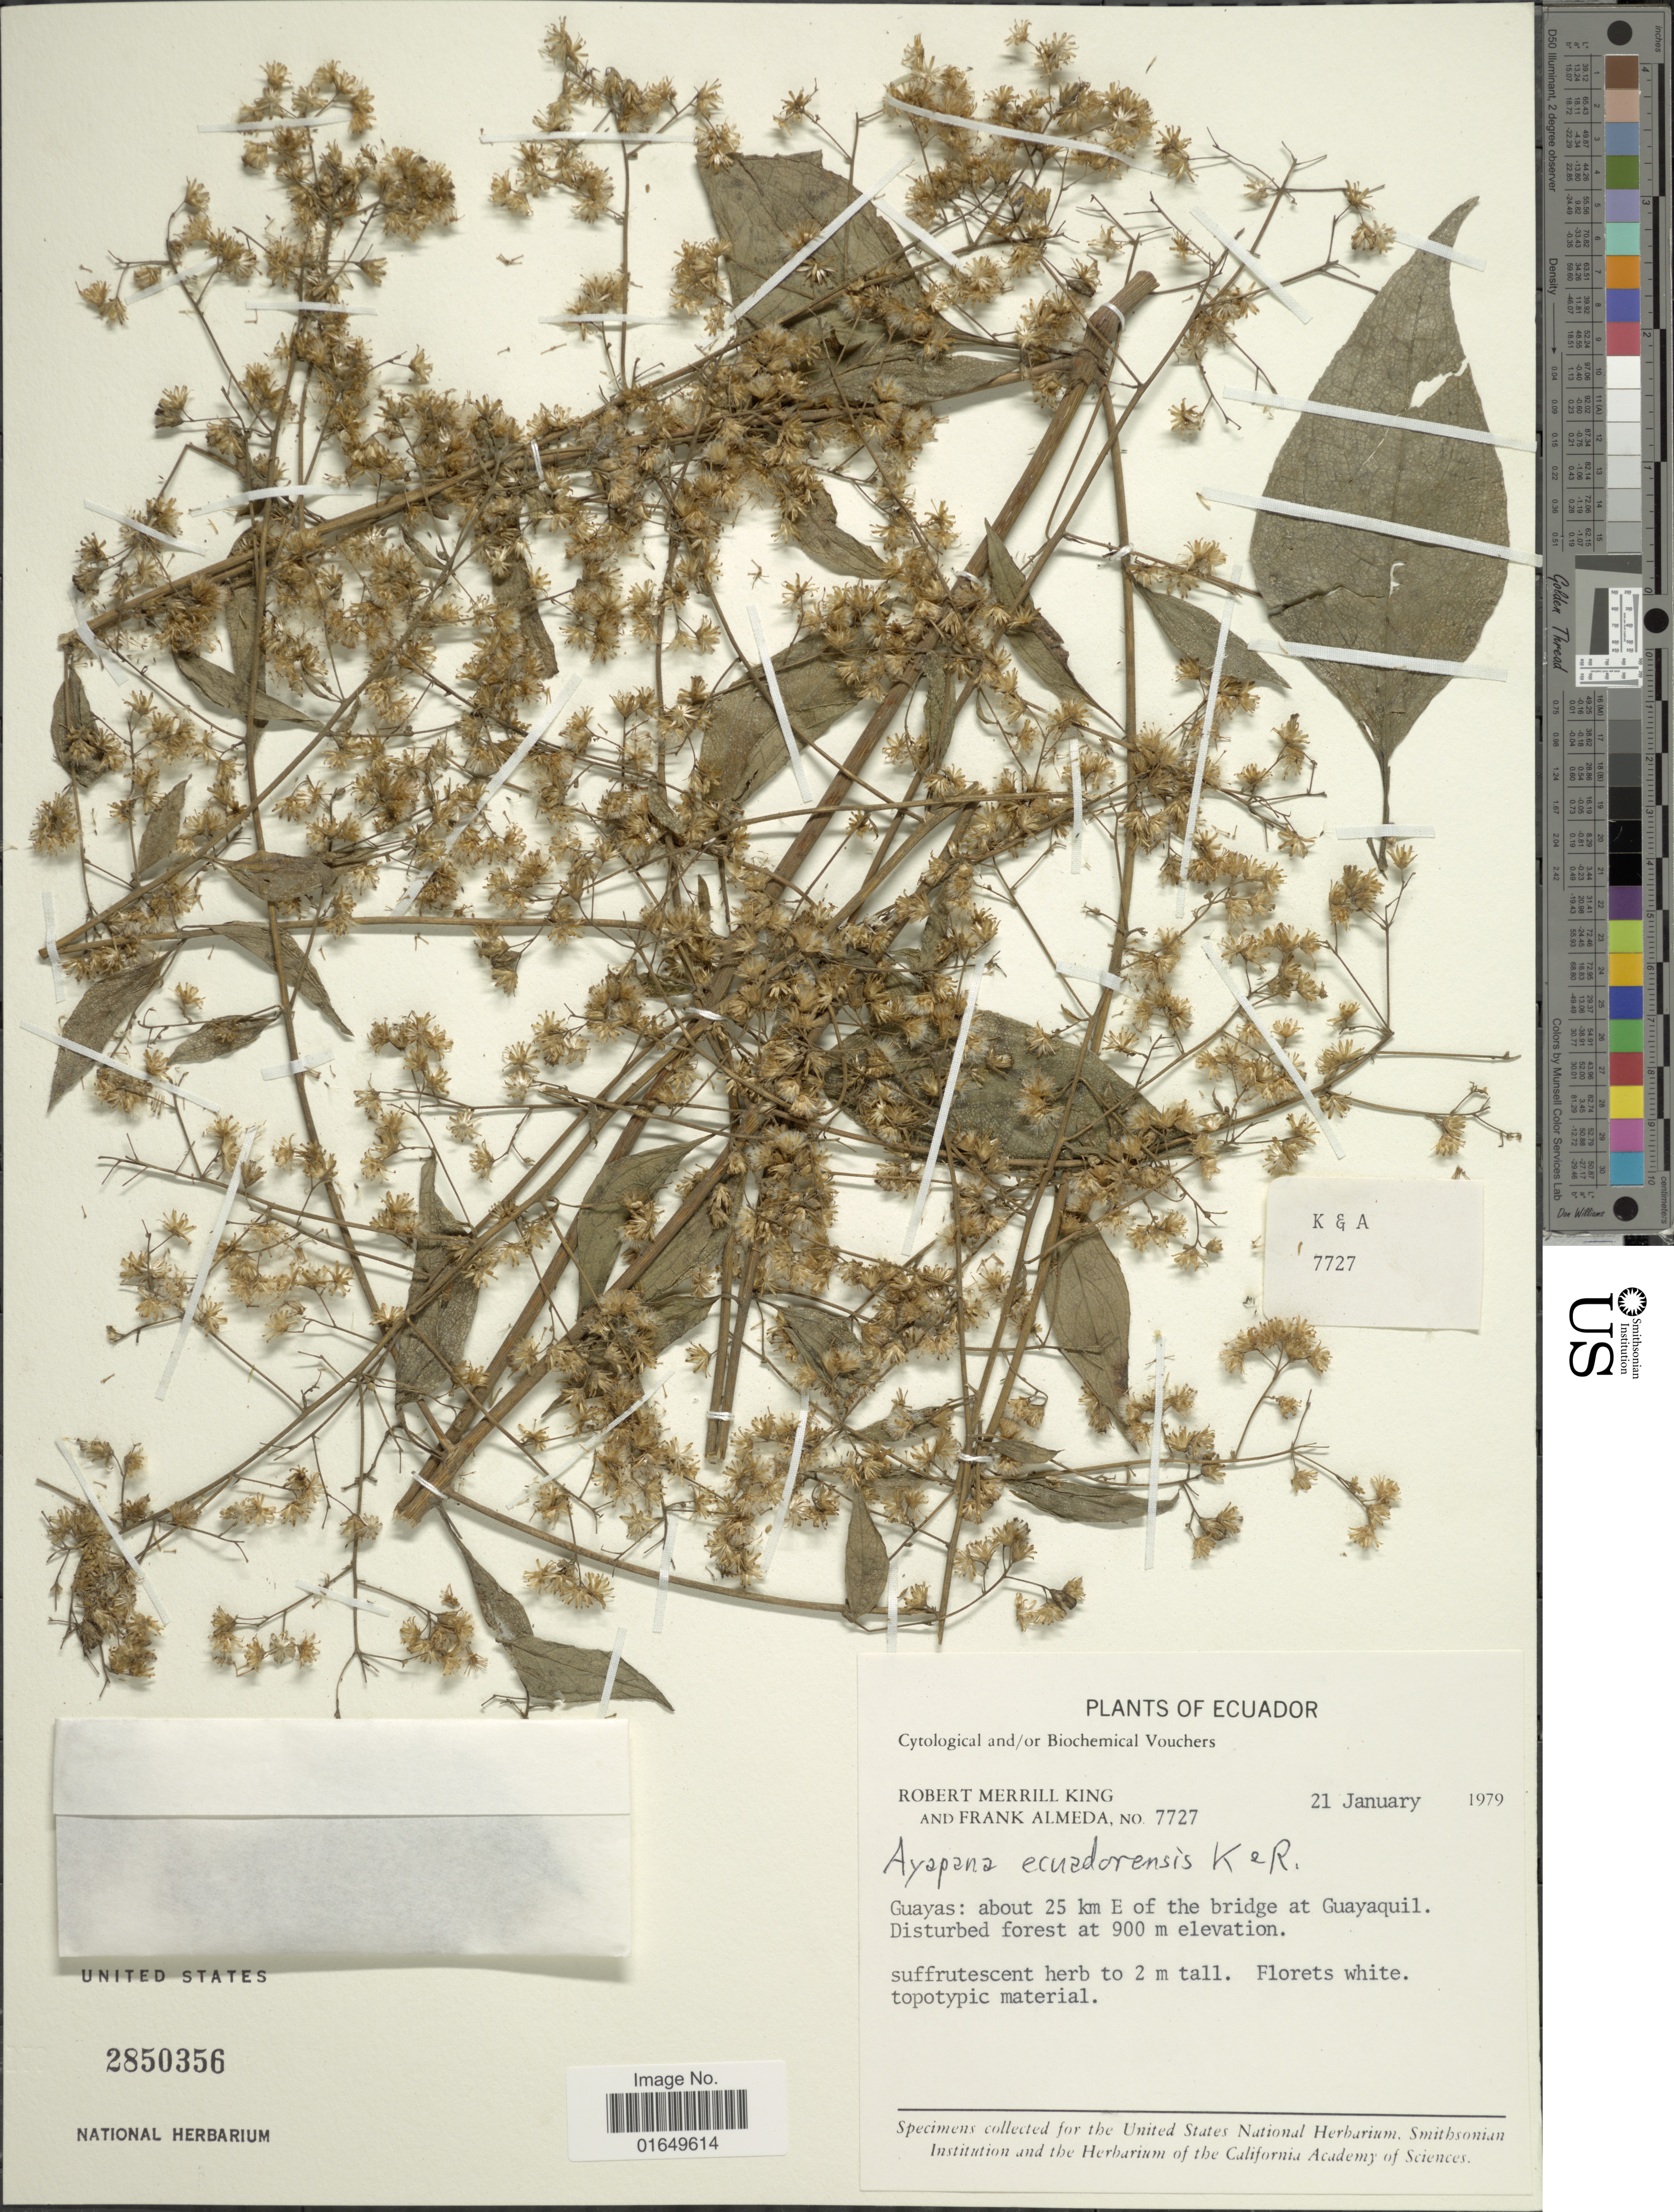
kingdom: Plantae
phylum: Tracheophyta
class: Magnoliopsida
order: Asterales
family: Asteraceae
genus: Ayapana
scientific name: Ayapana ecuadorensis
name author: R.M. King & H. Rob.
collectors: R. M. King & F. Almeda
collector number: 7727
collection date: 1979-01-21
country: Ecuador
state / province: Guayas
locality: About 25 km E of the bridge at Guayaquil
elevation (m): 900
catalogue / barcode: US 2850356